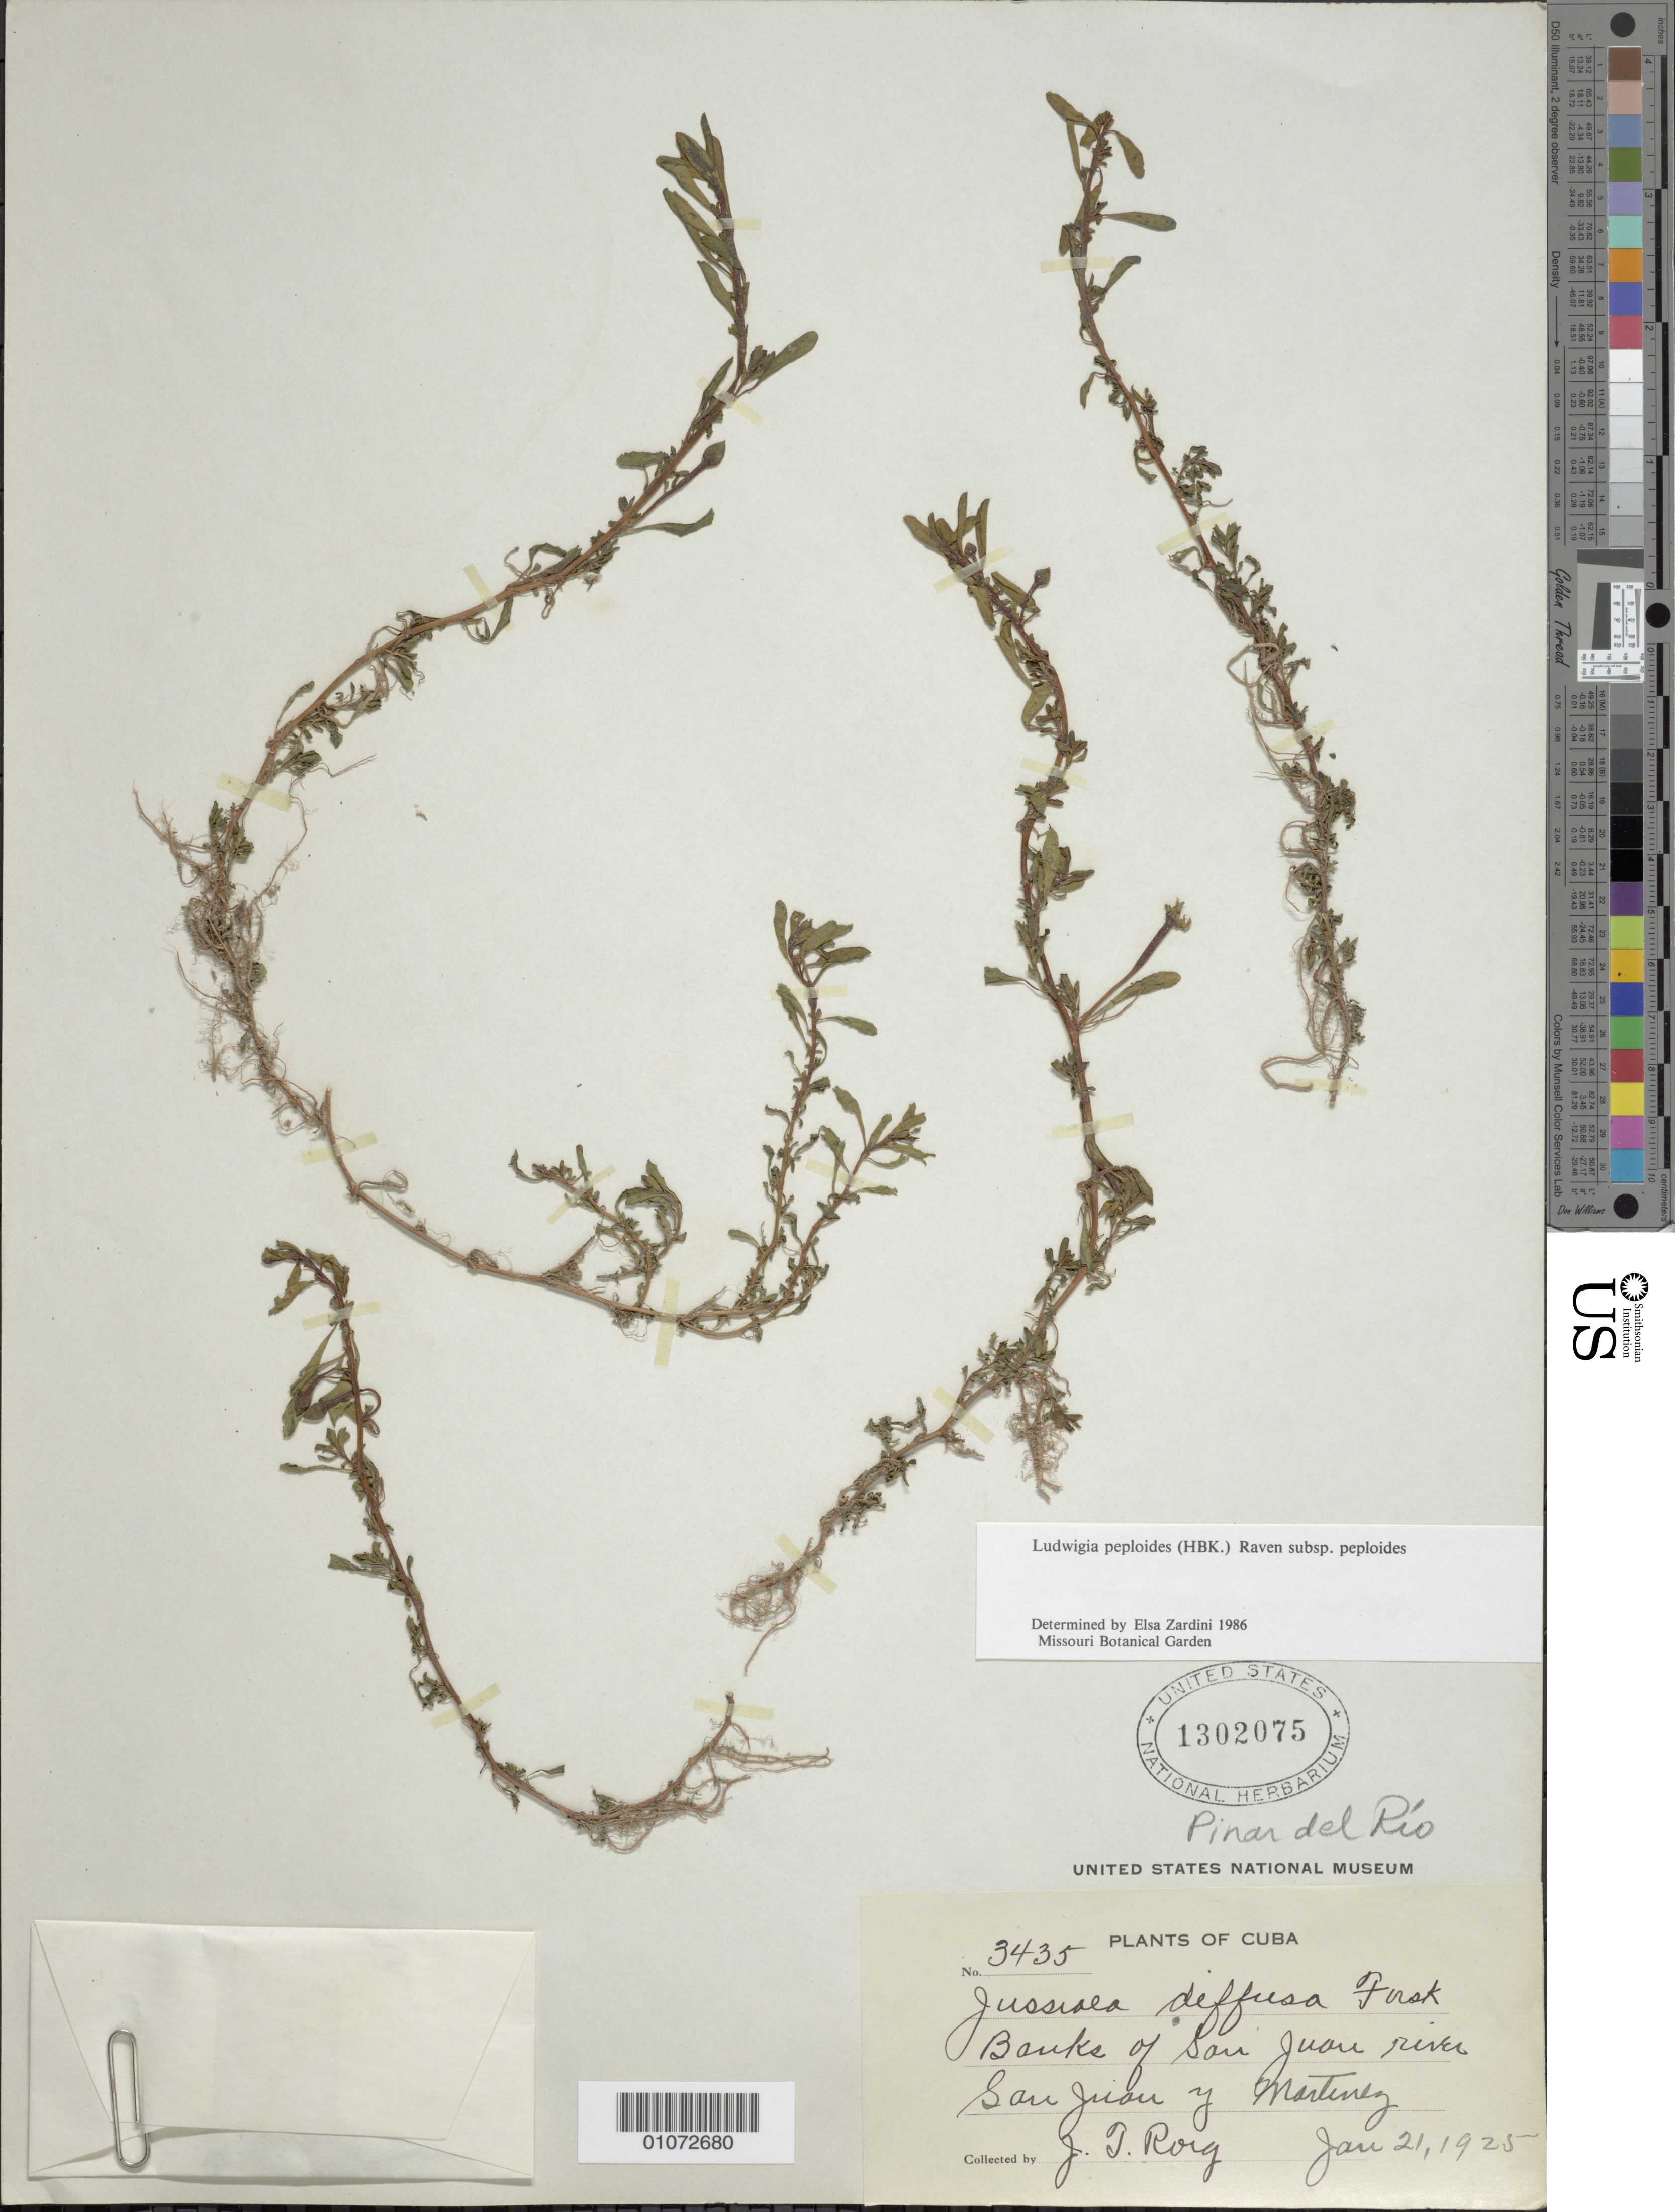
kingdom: Plantae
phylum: Tracheophyta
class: Magnoliopsida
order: Myrtales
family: Onagraceae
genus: Ludwigia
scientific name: Ludwigia peploides subsp. peploides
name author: (Kunth) P.H. Raven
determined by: Zardini, E. M.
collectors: J. Roig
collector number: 3435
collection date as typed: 21 Jan 1925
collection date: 1925-01-21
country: Cuba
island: Cuba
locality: Banks of San Juan river San Juan and Martinez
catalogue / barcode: US 1302075